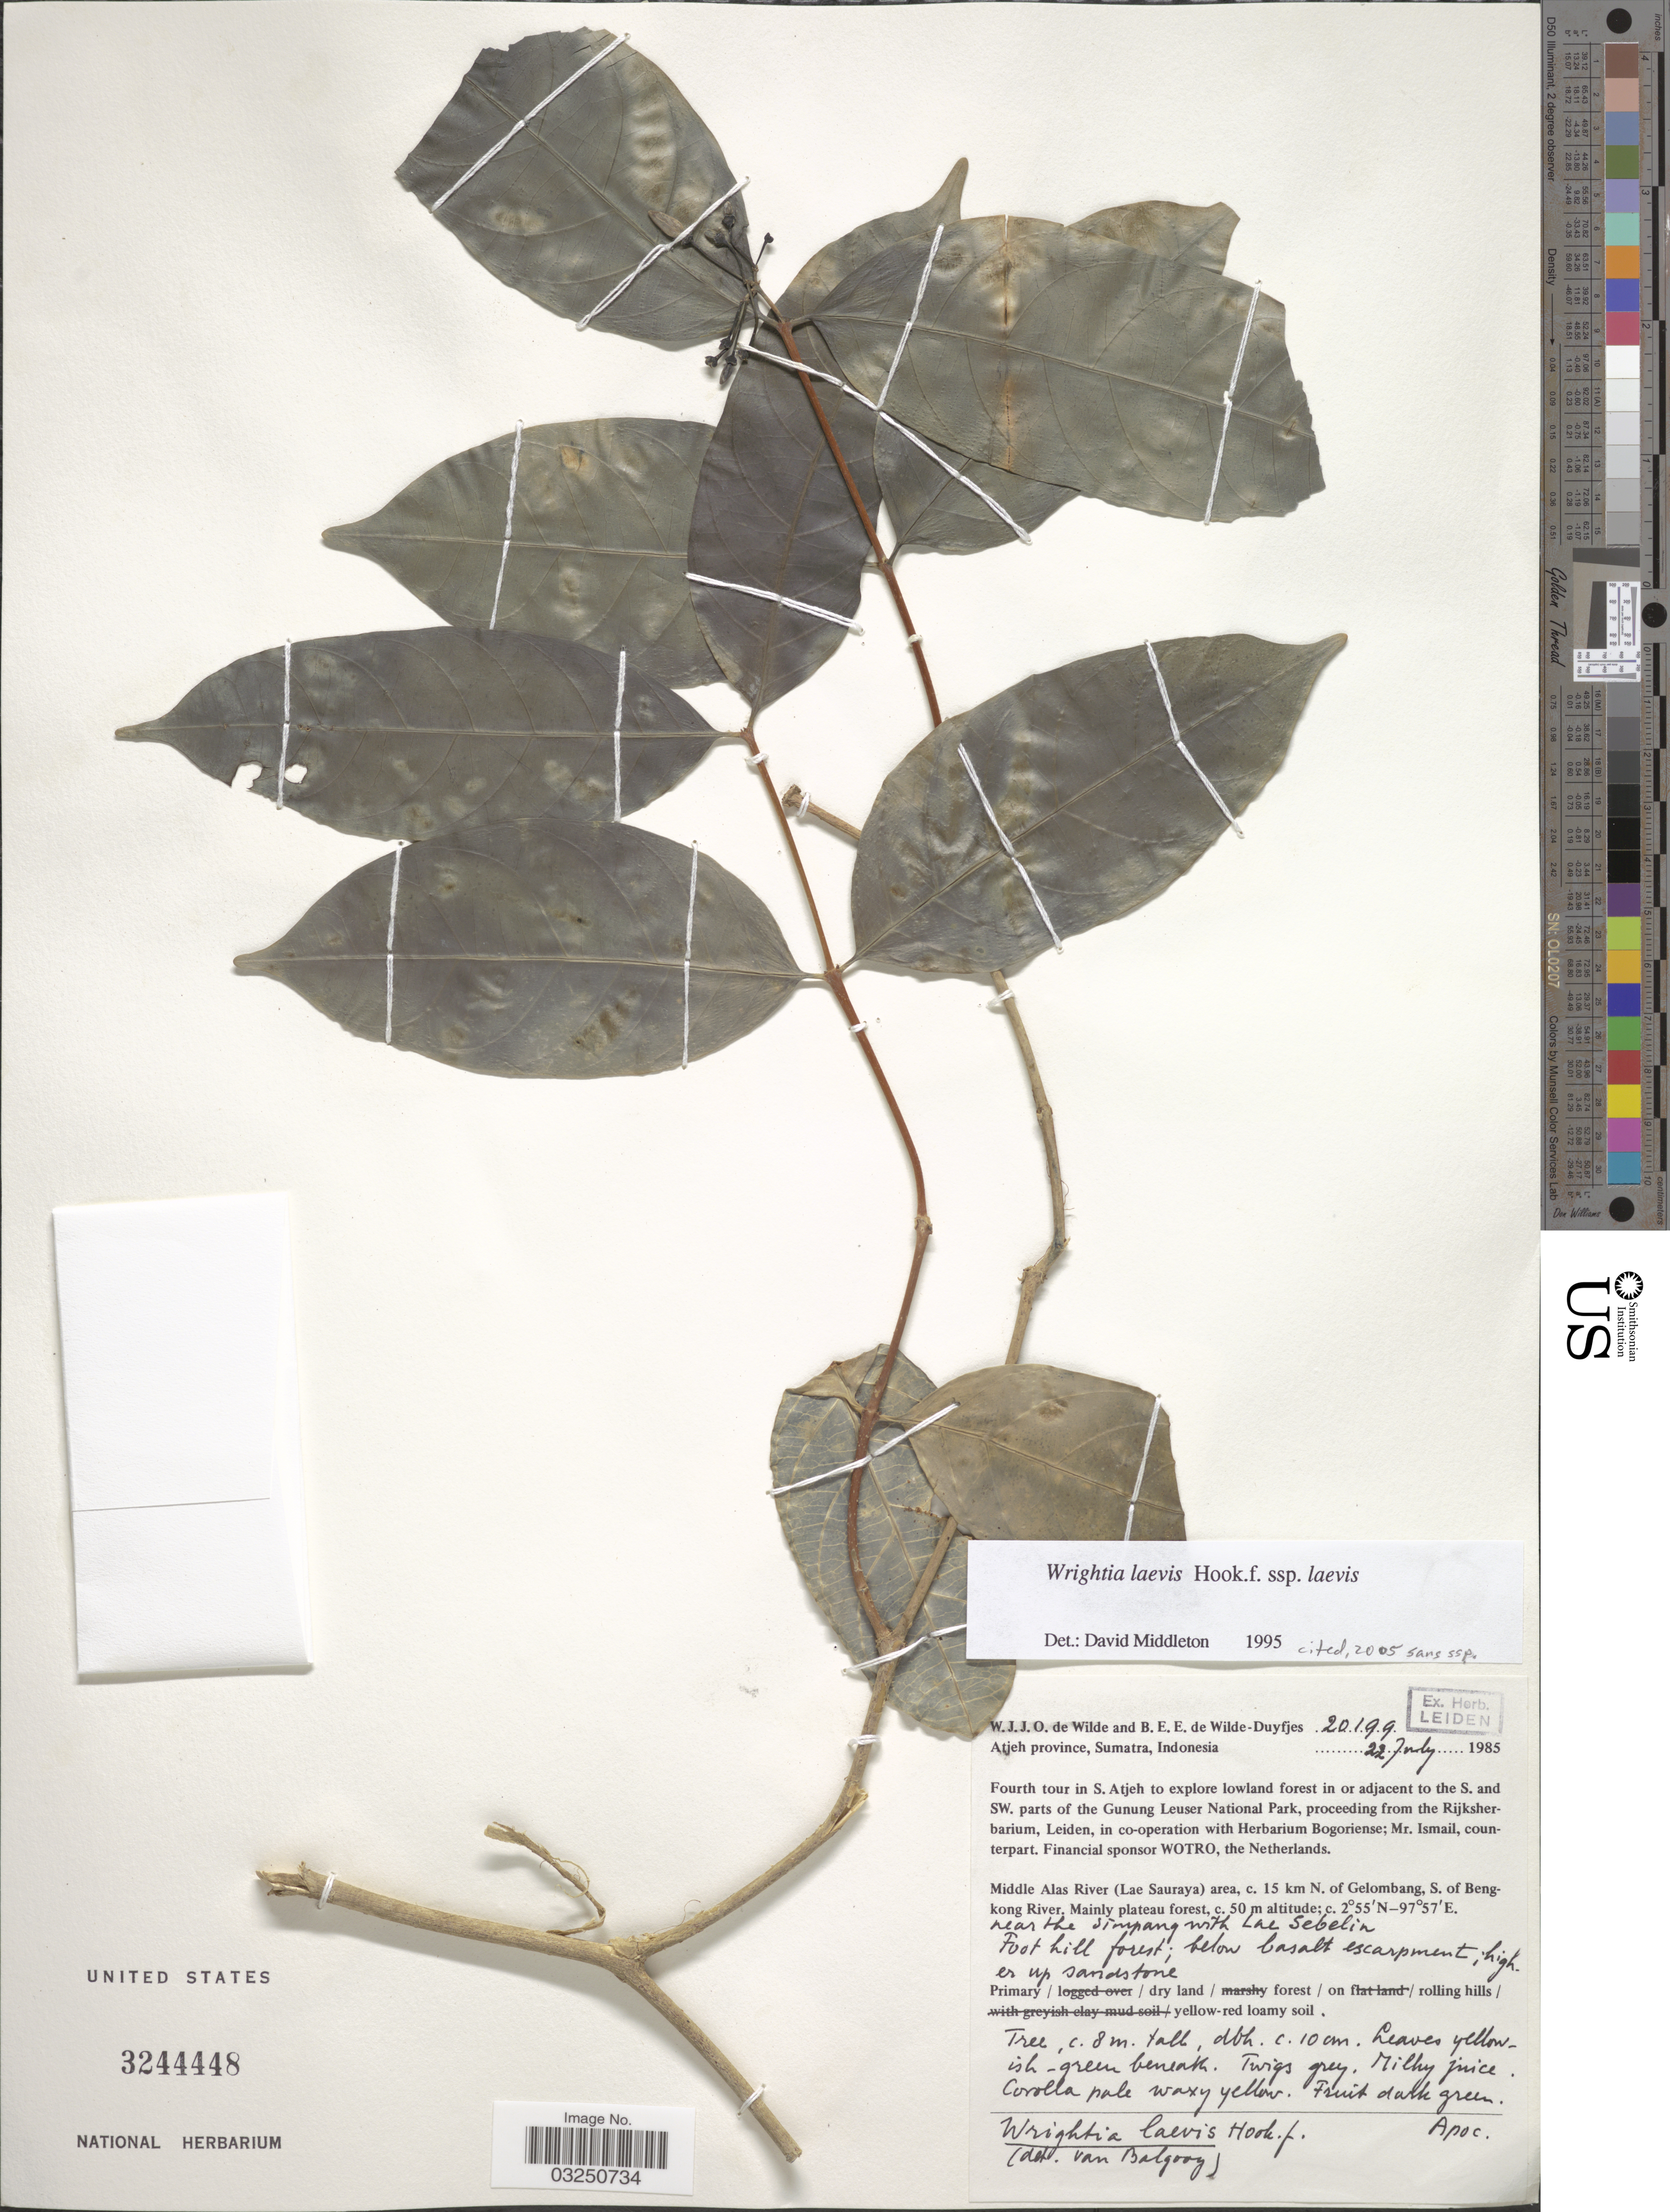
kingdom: Plantae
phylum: Tracheophyta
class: Magnoliopsida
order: Gentianales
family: Apocynaceae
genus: Wrightia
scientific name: Wrightia laevis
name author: Hook. f.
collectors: W. J. de Wilde & B. E. de Wilde-Duyfjes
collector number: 20199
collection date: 1985-07-22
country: Indonesia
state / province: Sumatra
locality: Atjeh province. Middle Alas River (Lae Sauraya) area, c. 15 km N. of Gelombang, S. of Bengkong River, Mainly plateau forest. Near the Simpang with Lae Sebelin.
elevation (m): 50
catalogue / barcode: US 3244448